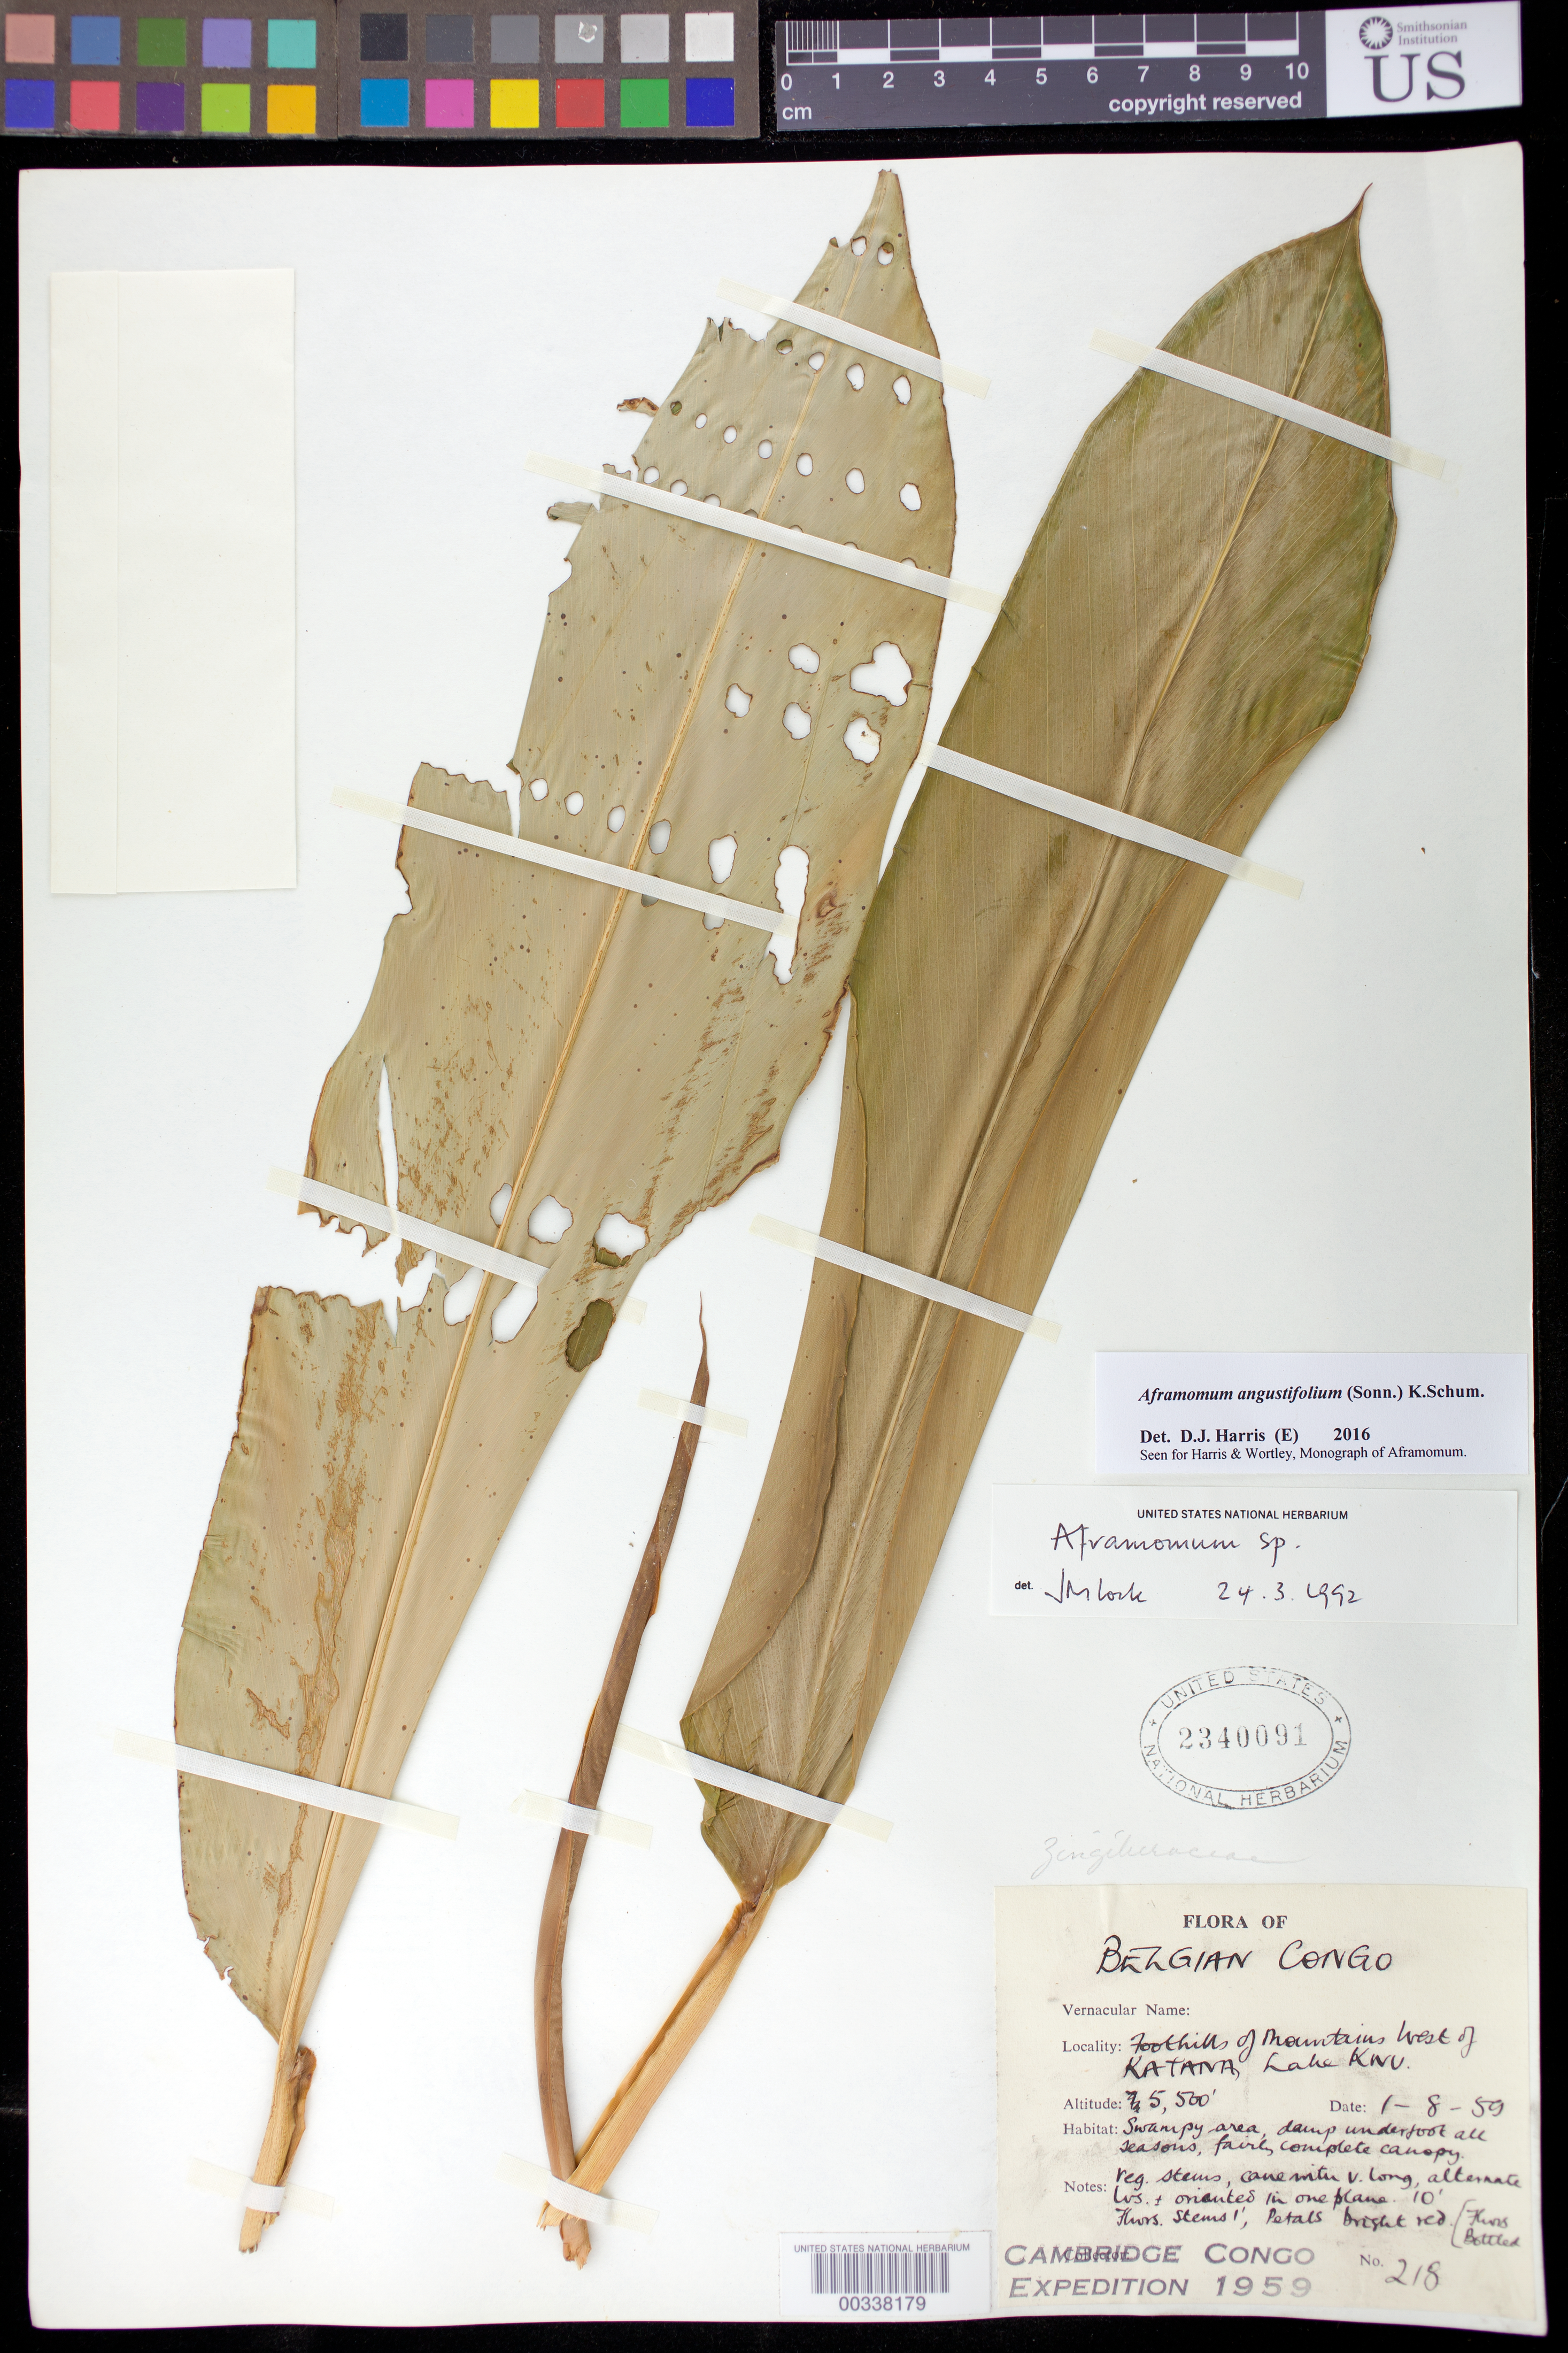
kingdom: Plantae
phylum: Tracheophyta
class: Liliopsida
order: Zingiberales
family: Zingiberaceae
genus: Aframomum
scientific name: Aframomum sp.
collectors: ex Cambridge Congo exped.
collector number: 218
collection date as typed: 01 Aug 1959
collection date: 1959-08-01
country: Congo, Democratic Republic of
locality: Flora of belgian congo, foothills of mountains w of kataiva, lake kivu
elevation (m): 1676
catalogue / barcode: US 2340091